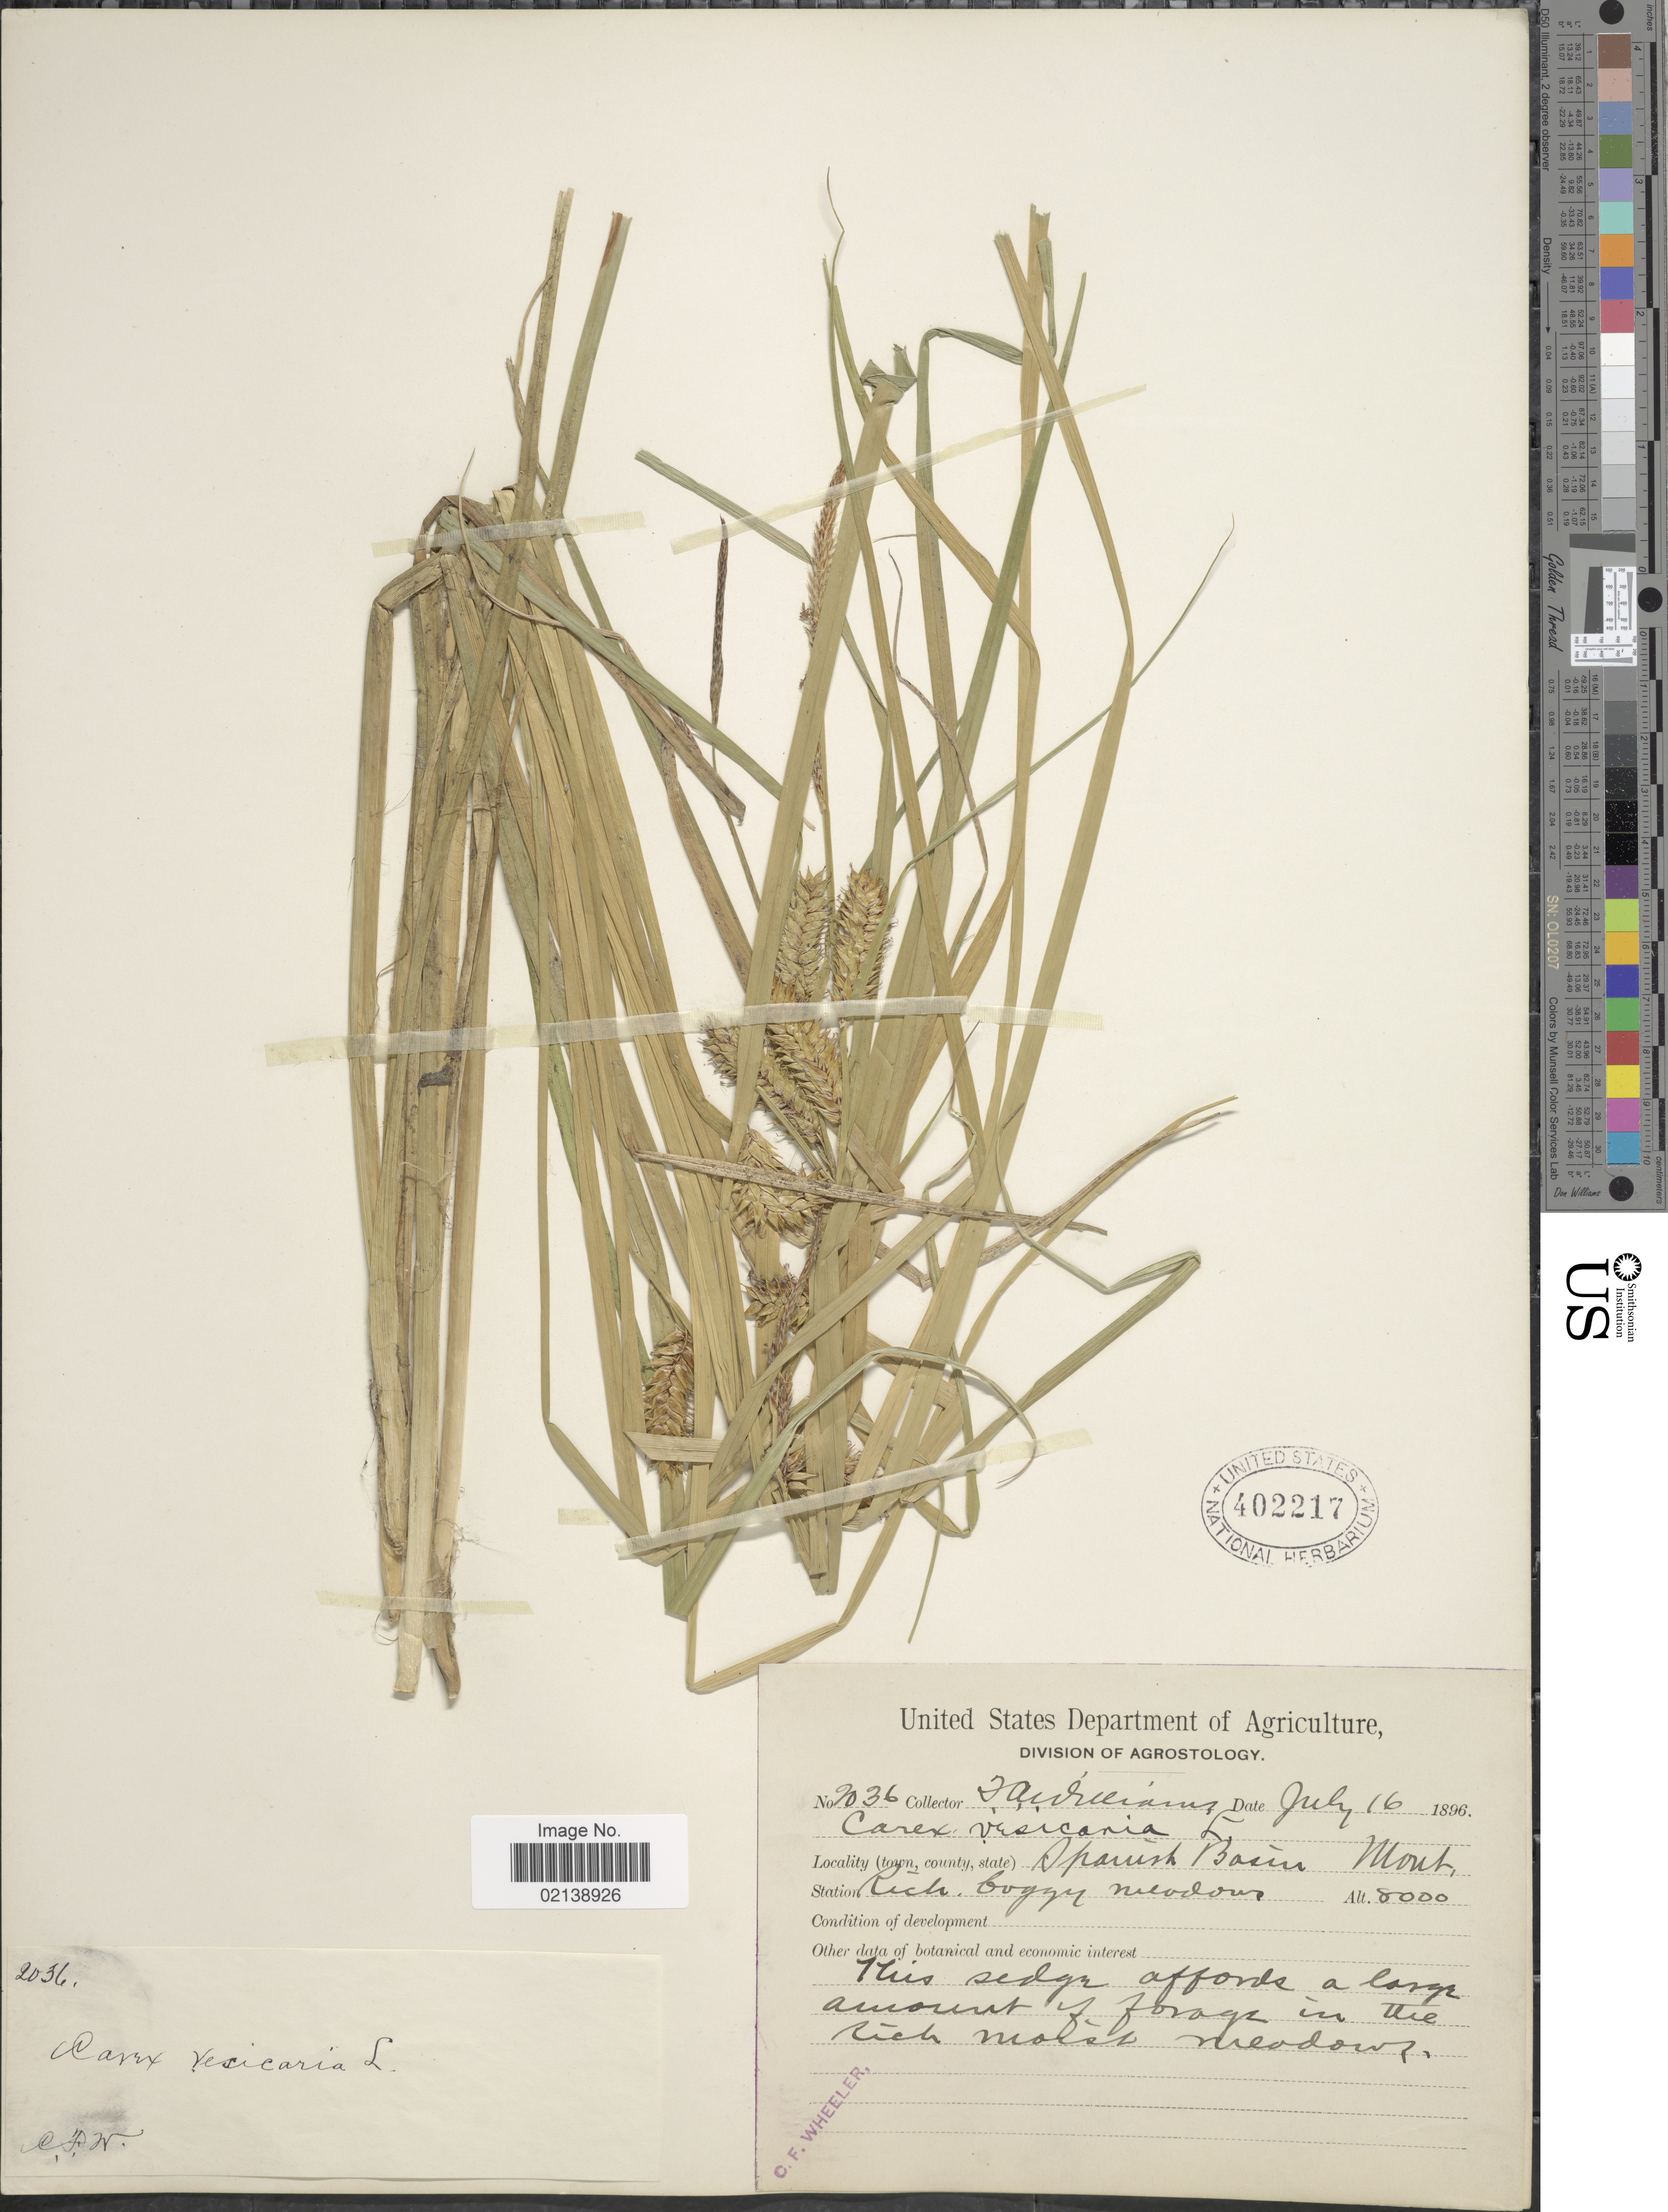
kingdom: Plantae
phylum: Tracheophyta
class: Liliopsida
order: Poales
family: Cyperaceae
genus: Carex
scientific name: Carex vesicaria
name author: L.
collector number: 2036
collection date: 1896-07-16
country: United States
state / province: Montana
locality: Spanish Basin Mont.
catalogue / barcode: US 402217